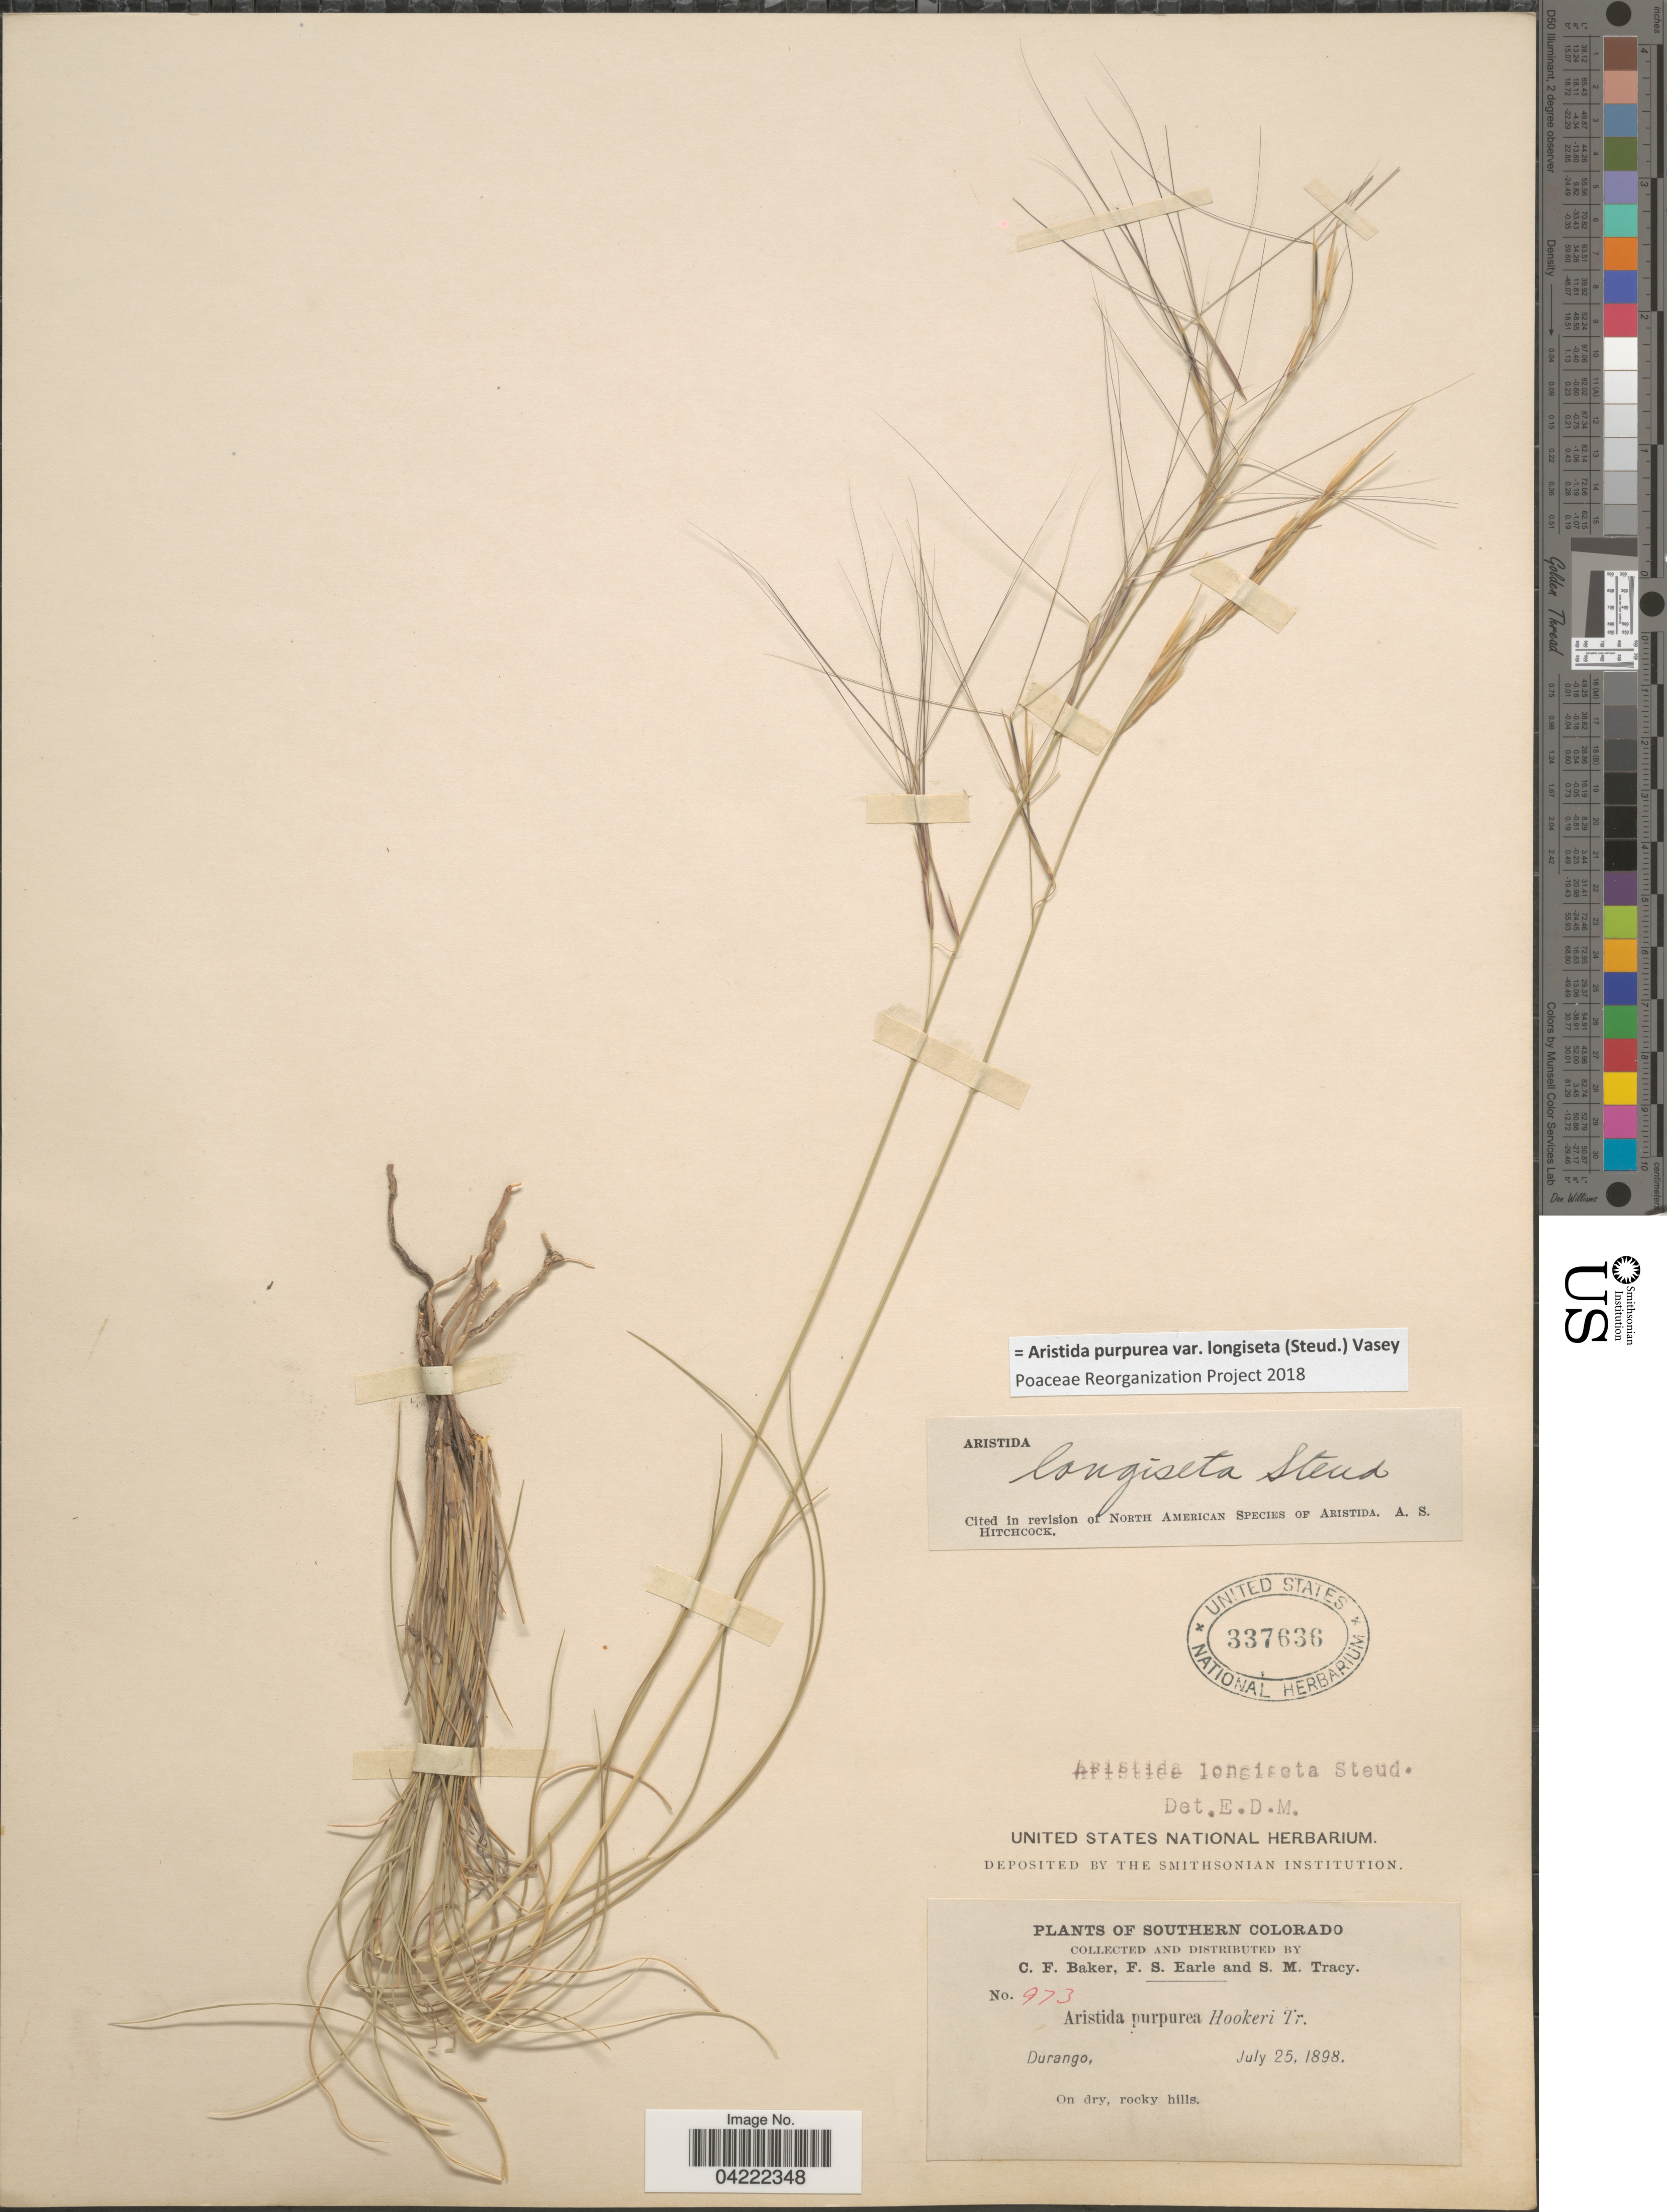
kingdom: Plantae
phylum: Tracheophyta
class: Liliopsida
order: Poales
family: Poaceae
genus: Aristida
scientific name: Aristida purpurea var. longiseta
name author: (Steud.) Vasey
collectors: C. F. Baker, F. S. Earle & S. M. Tracy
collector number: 973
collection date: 1898-07-25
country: United States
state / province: Colorado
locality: Southern Colorado. Durango. On dry, rocky hills.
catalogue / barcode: US 337636